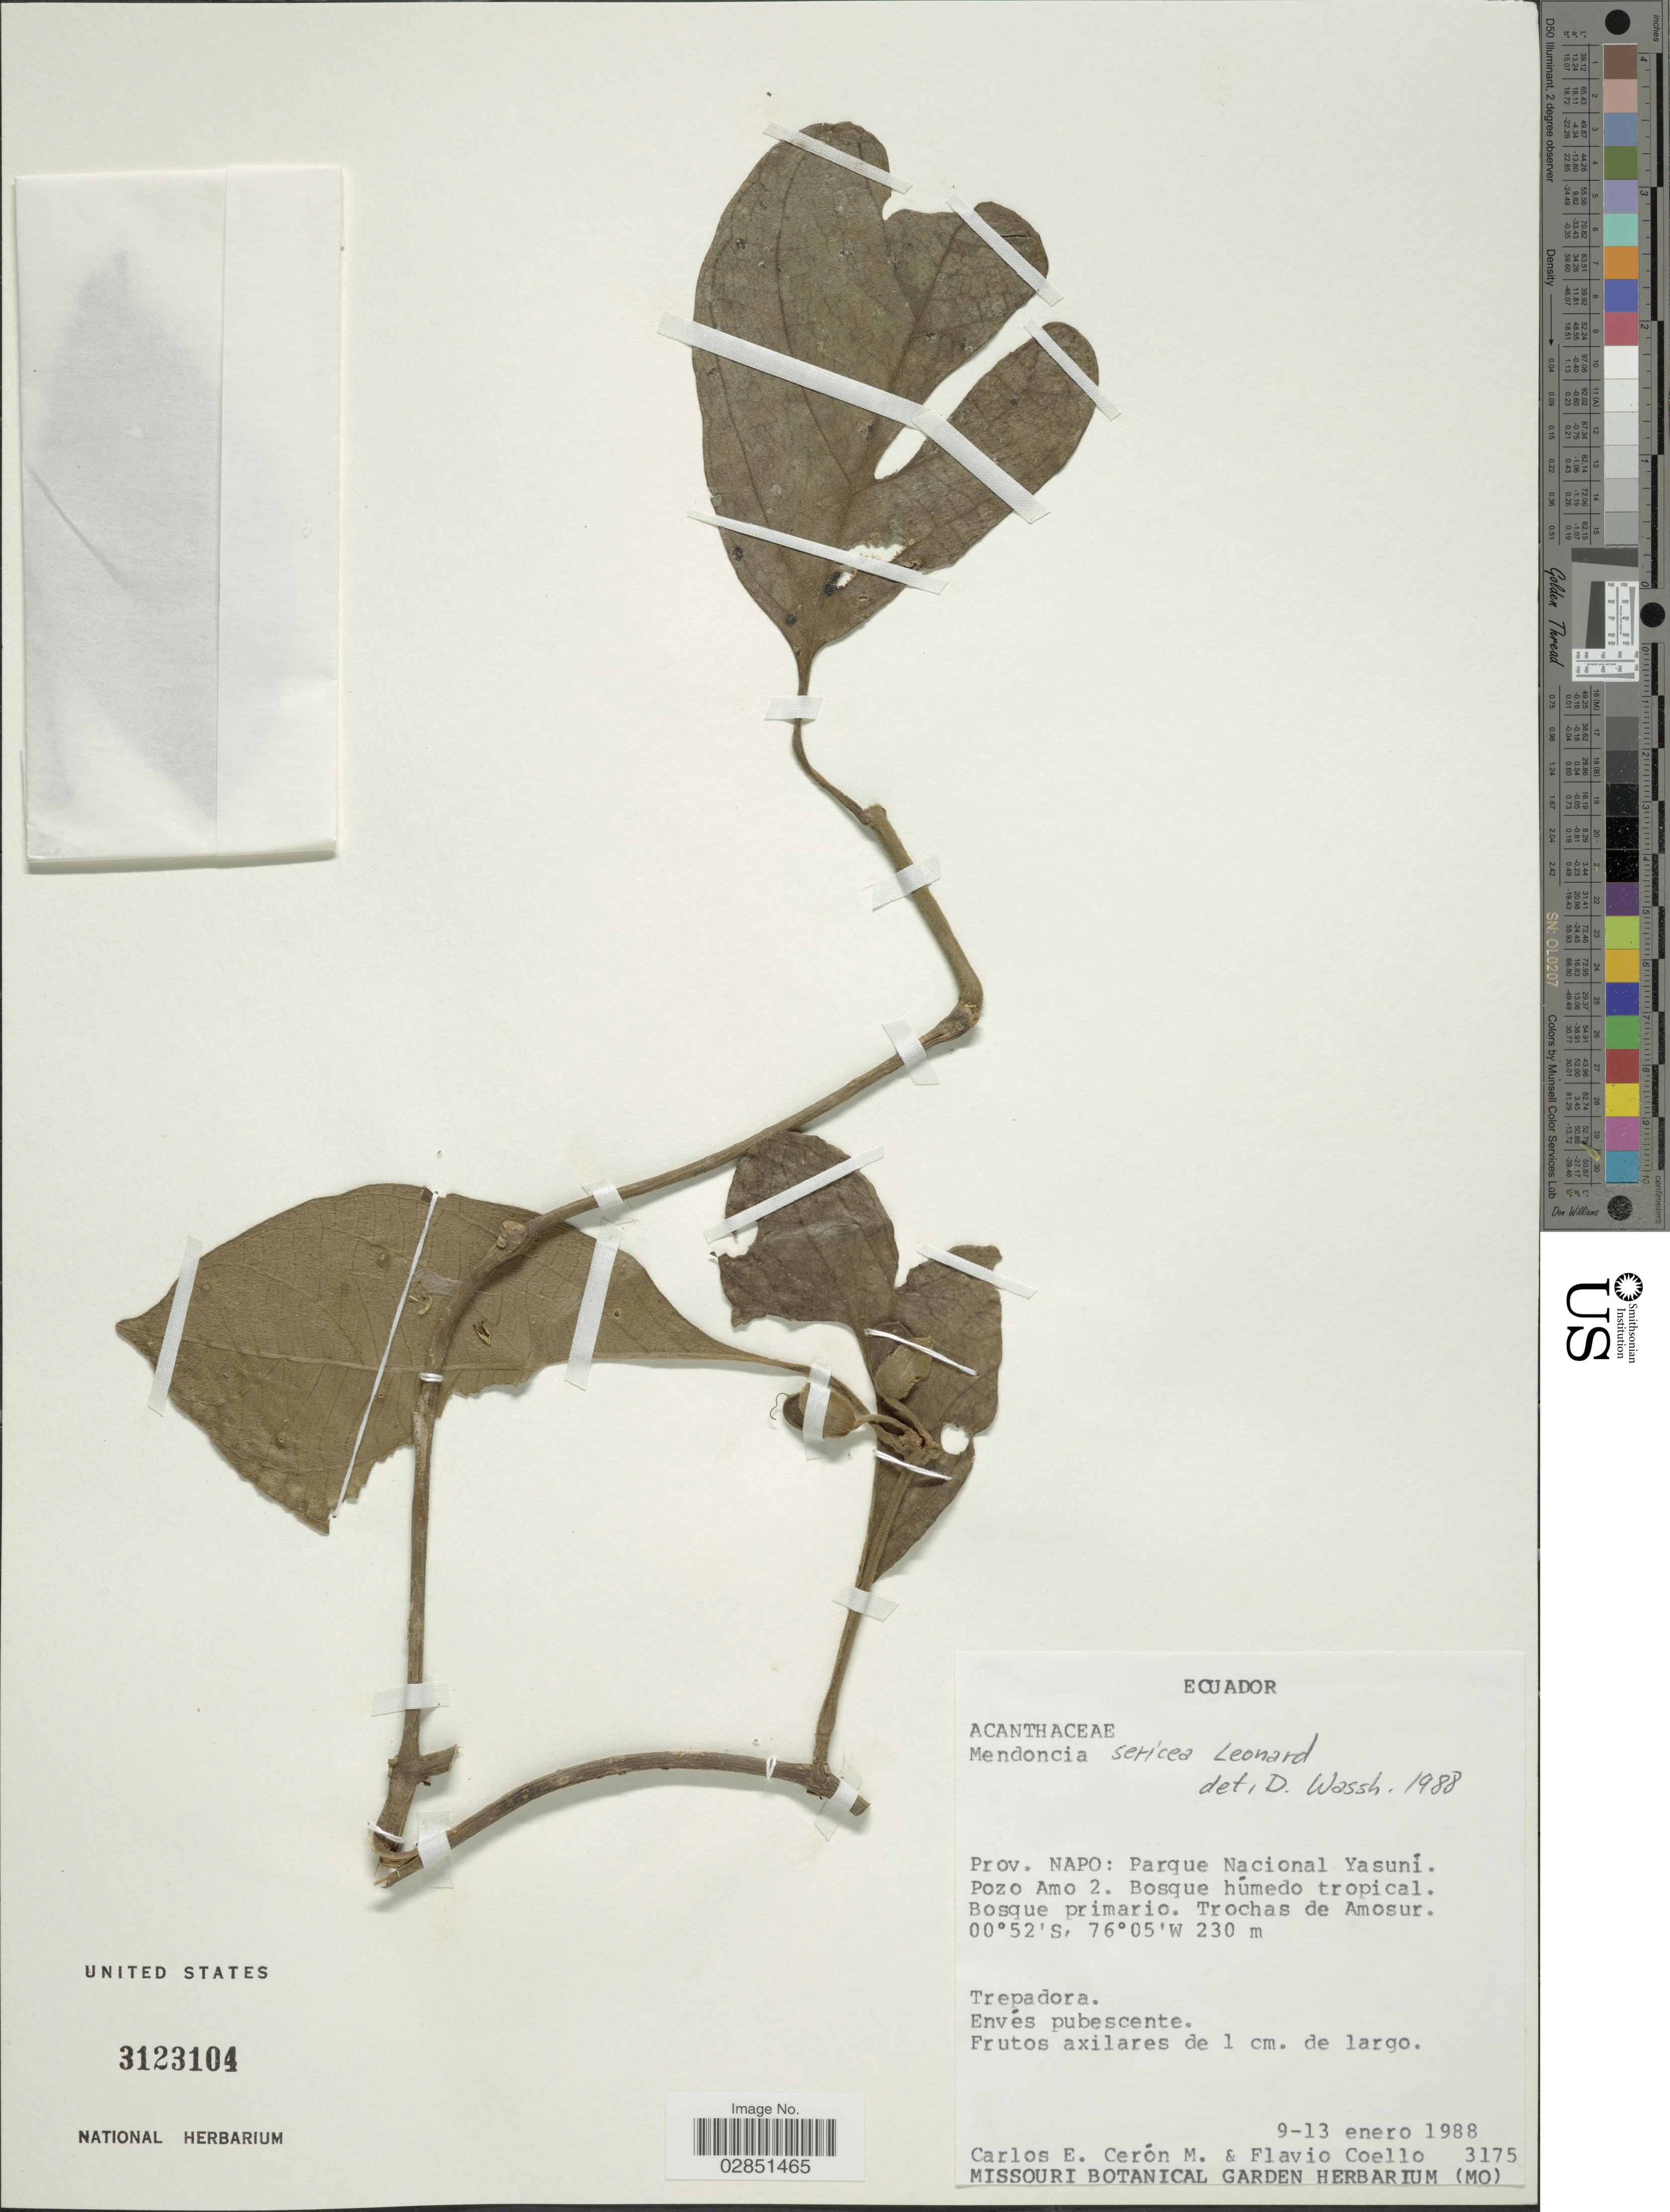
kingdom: Plantae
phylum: Tracheophyta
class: Magnoliopsida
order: Lamiales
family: Acanthaceae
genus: Mendoncia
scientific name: Mendoncia sericea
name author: Leonard ex Wassh.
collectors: C. E. Cerón M. & F. Coello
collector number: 3175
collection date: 1988-01-09/1988-01-13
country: Ecuador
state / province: Napo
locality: Prov. Napo: Parque Nacional Yasuni. Pozo Amo 2. Bosque húmedo tropical.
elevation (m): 230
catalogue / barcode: US 3123104